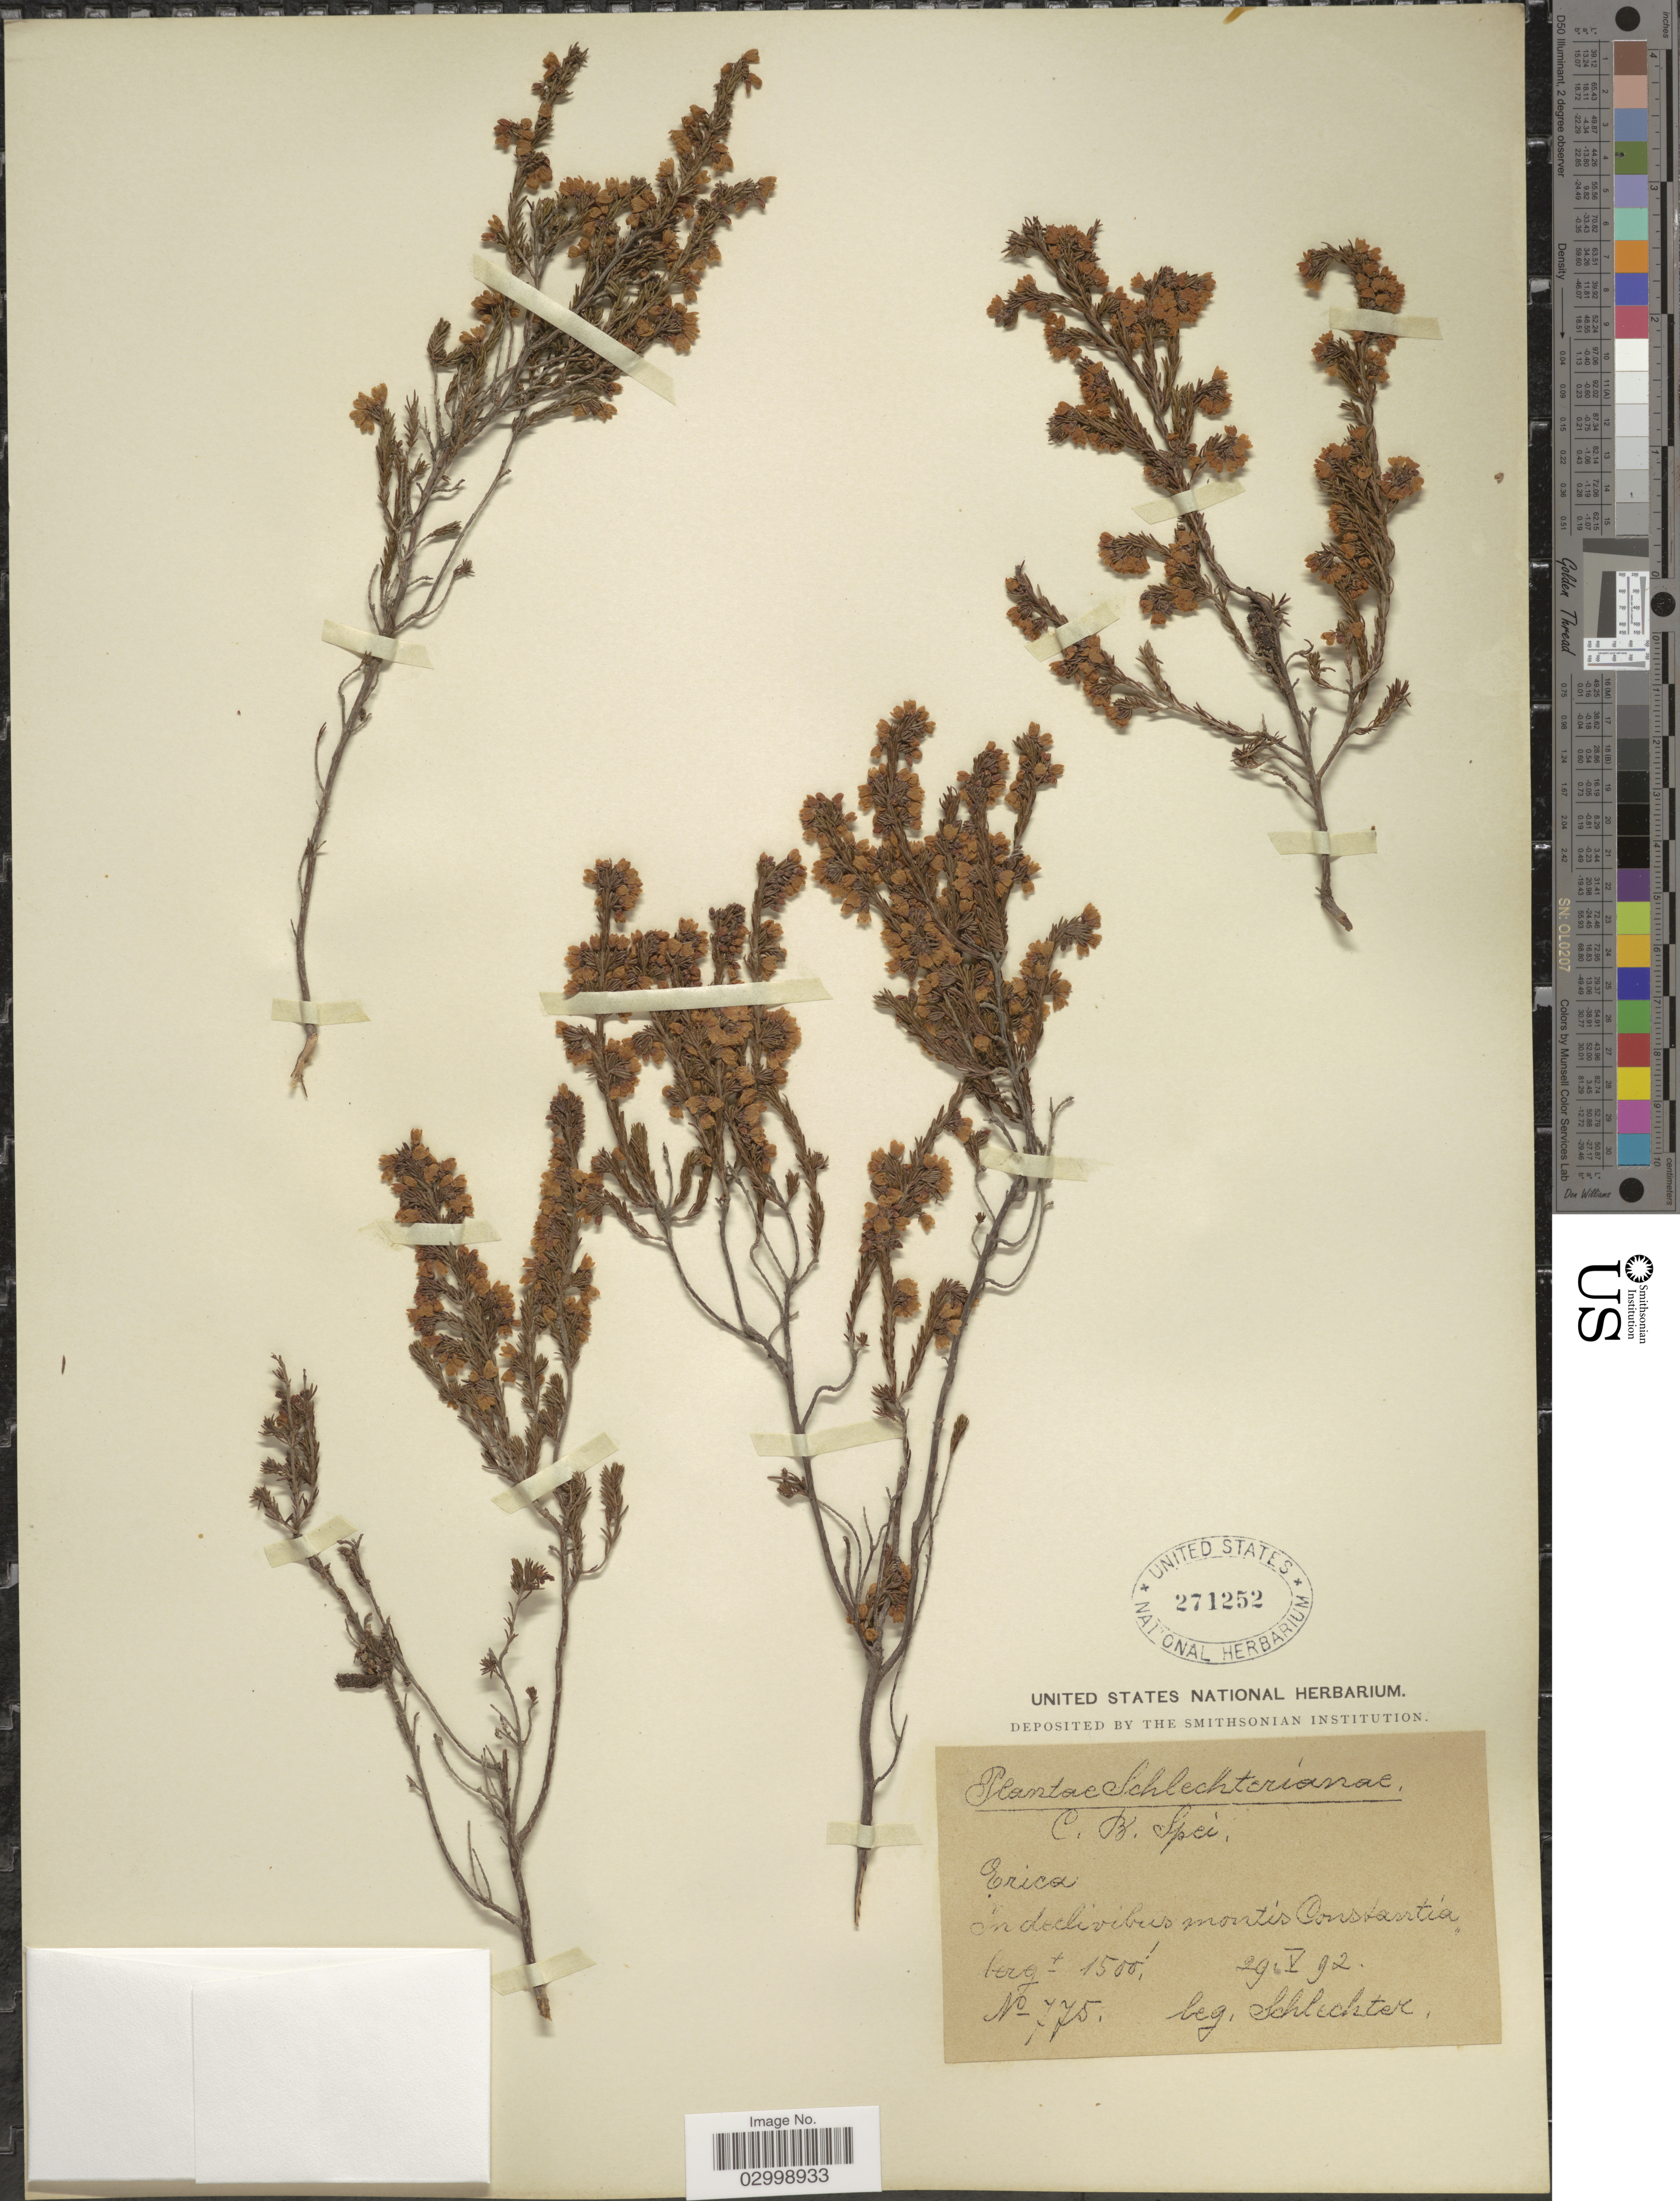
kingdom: Plantae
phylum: Tracheophyta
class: Magnoliopsida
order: Ericales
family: Ericaceae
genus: Erica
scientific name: Erica sp.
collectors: Schlechter, --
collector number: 775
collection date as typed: Transcribed d/m/y: 29/5/92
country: South Africa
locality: C. B. Spei, in declivibus montis Constantia berg.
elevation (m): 457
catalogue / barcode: US 271252